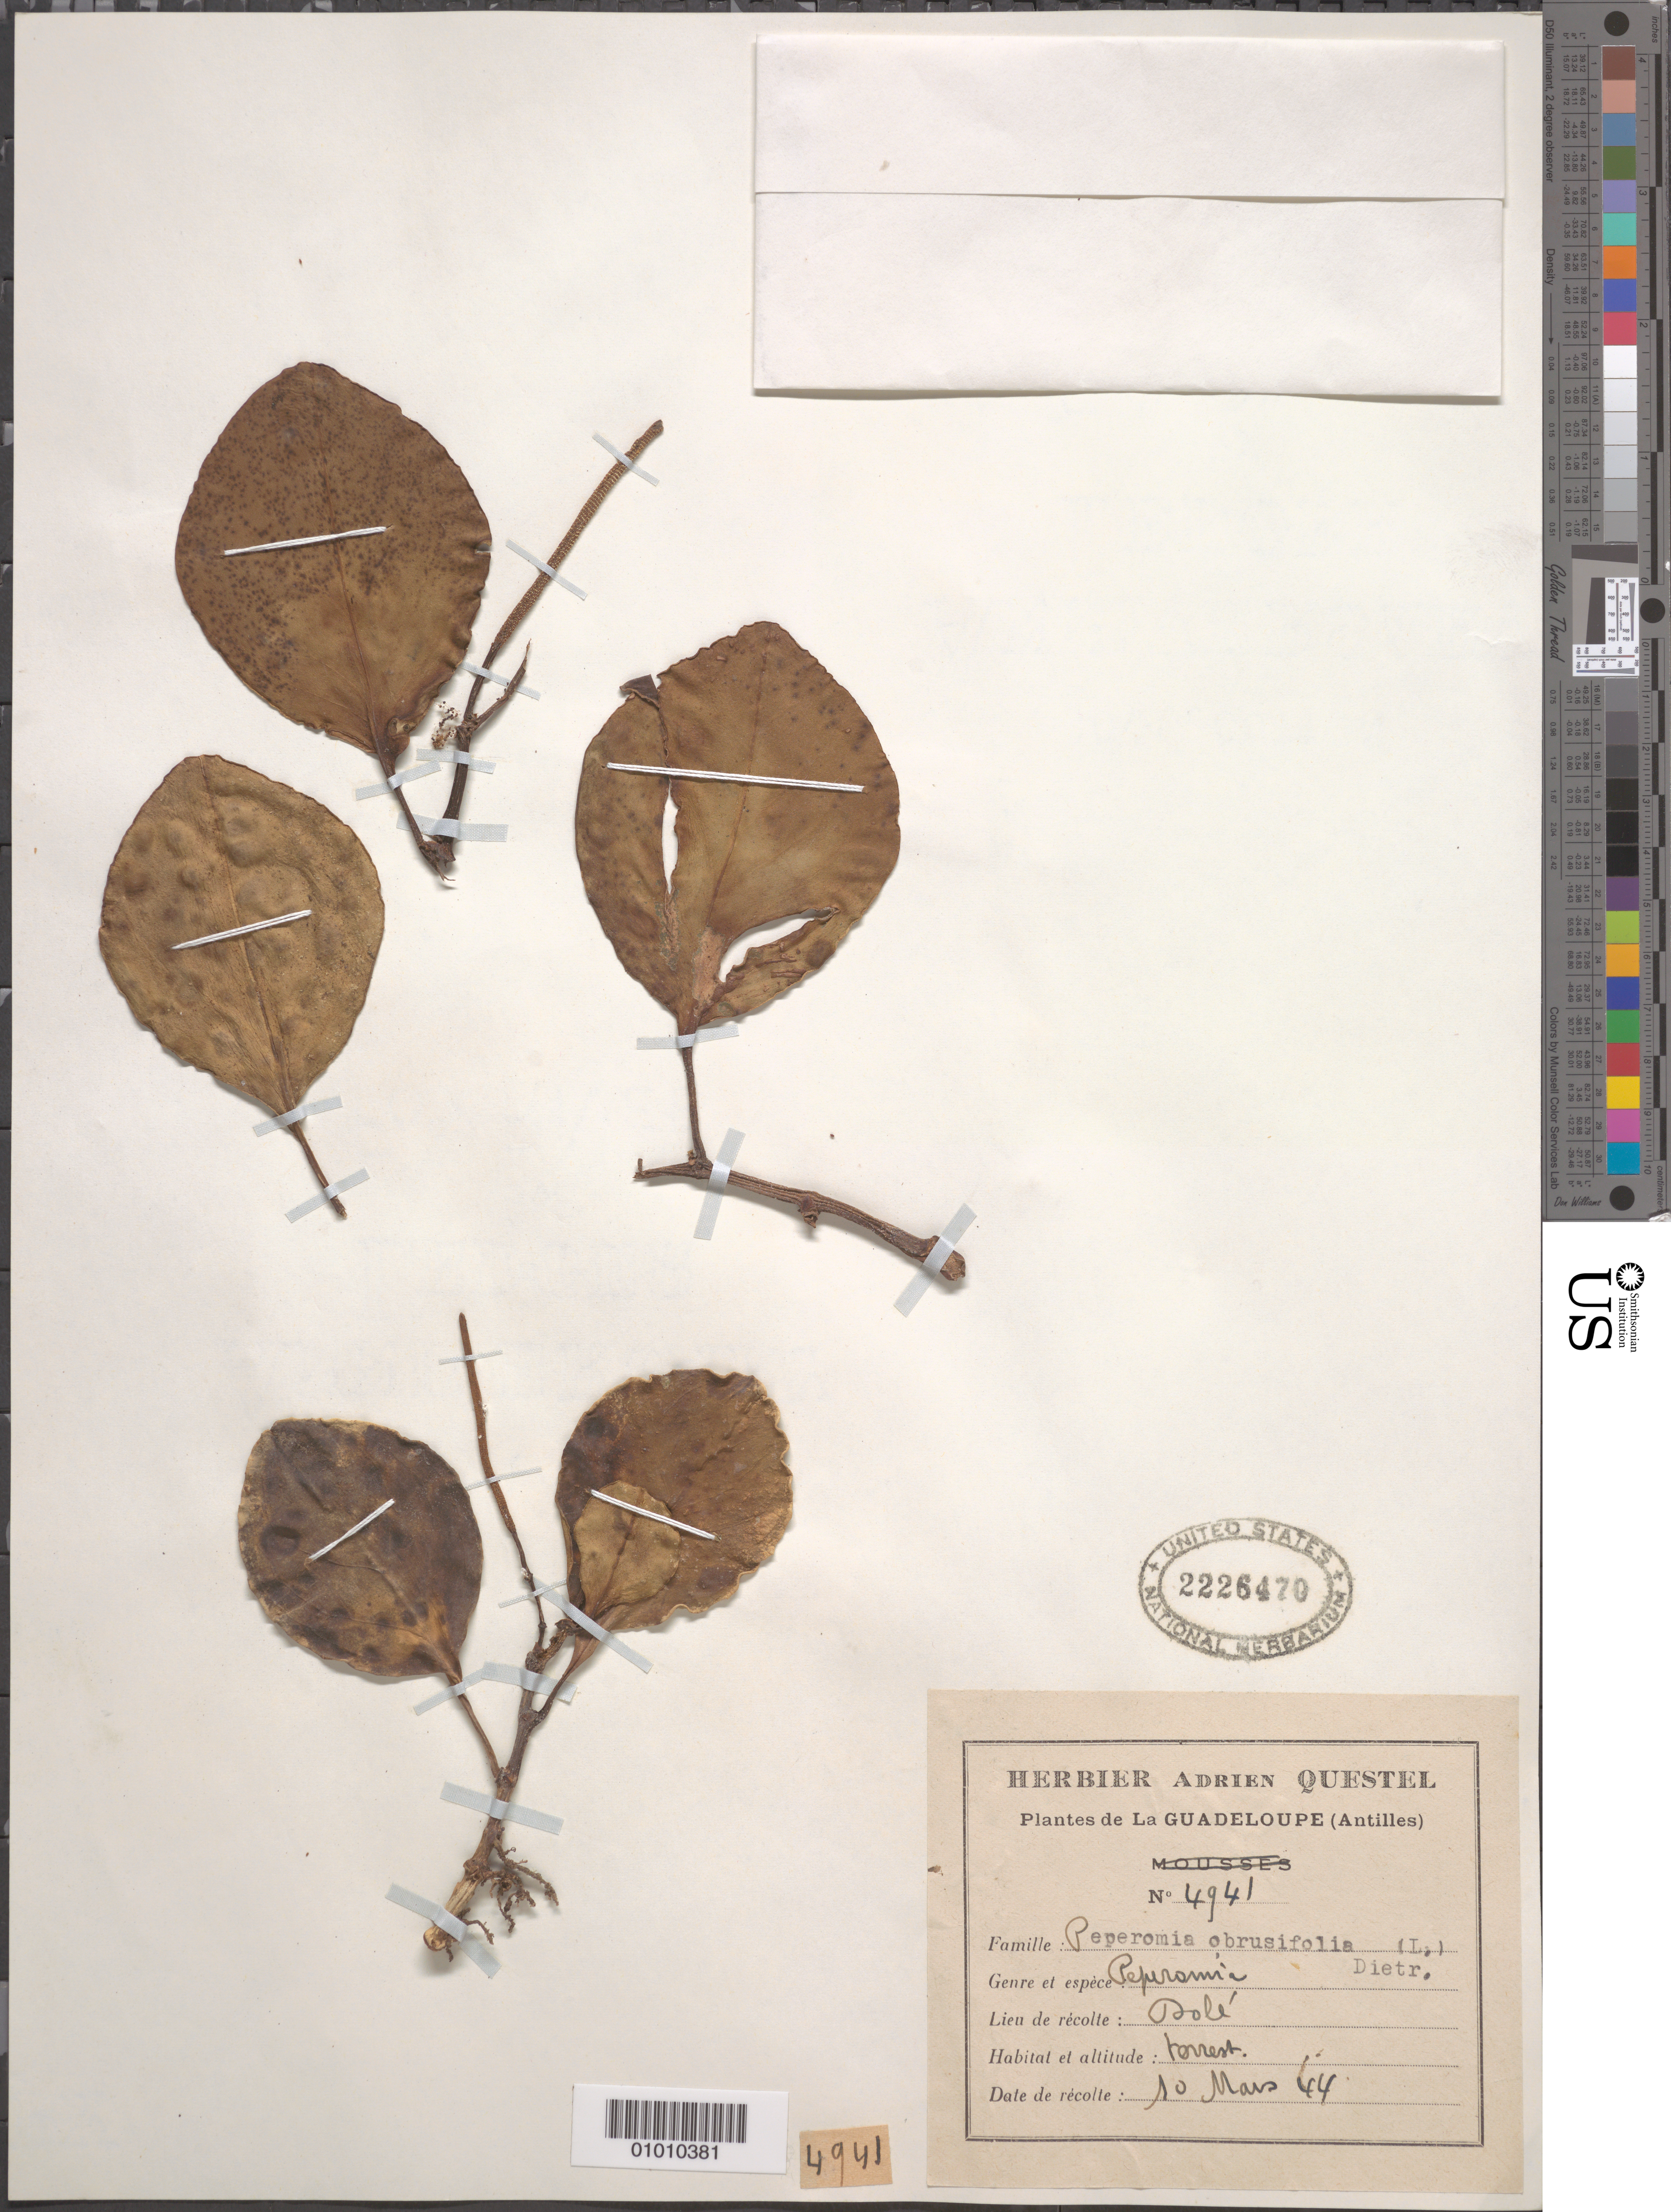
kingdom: Plantae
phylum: Tracheophyta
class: Magnoliopsida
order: Piperales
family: Piperaceae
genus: Peperomia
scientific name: Peperomia obtusifolia var. obtusifolia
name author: (L.) A. Dietr.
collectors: A. Questel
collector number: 4941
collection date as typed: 10 Mar 1944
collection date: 1944-03-10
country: Guadeloupe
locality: Forest.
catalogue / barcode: US 2226470